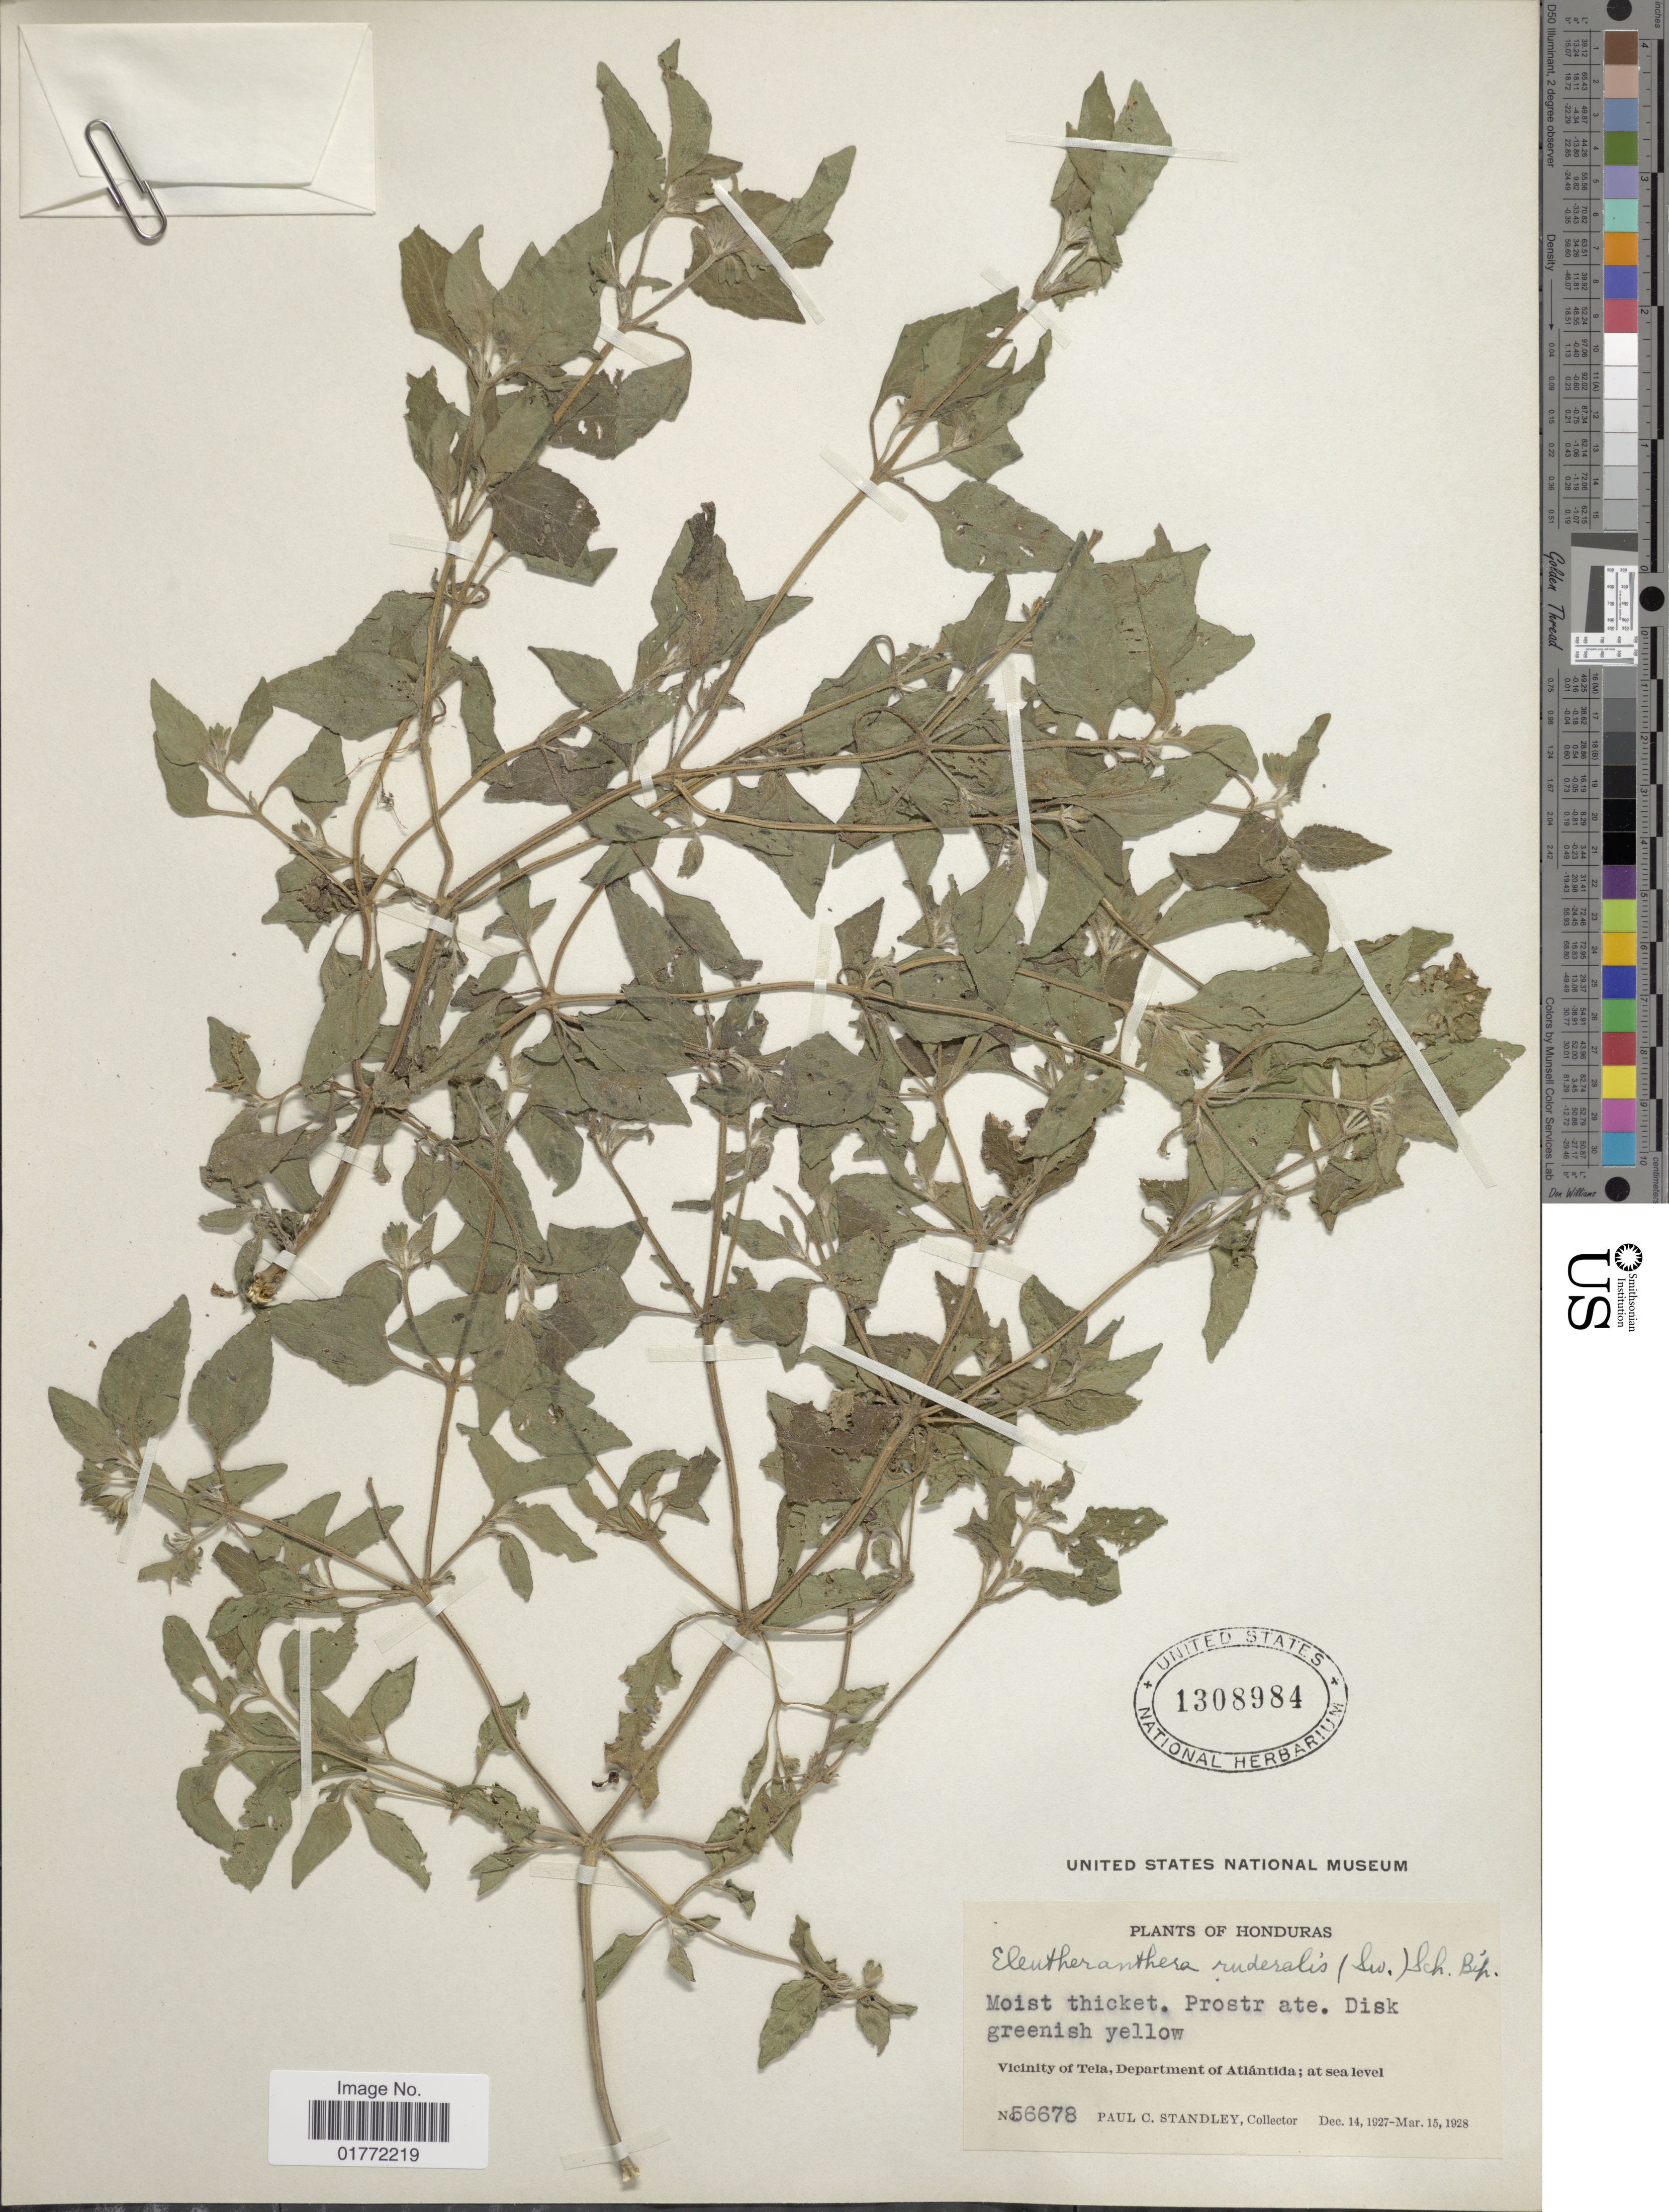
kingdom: Plantae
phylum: Tracheophyta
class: Magnoliopsida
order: Asterales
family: Asteraceae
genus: Eleutheranthera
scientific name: Eleutheranthera ruderalis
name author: (Sw.) Sch. Bip.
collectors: P. C. Standley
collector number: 56678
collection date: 1927-12-14/1928-03-15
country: Honduras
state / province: Atlántida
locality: Vicinity of Tela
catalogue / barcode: US 1308984